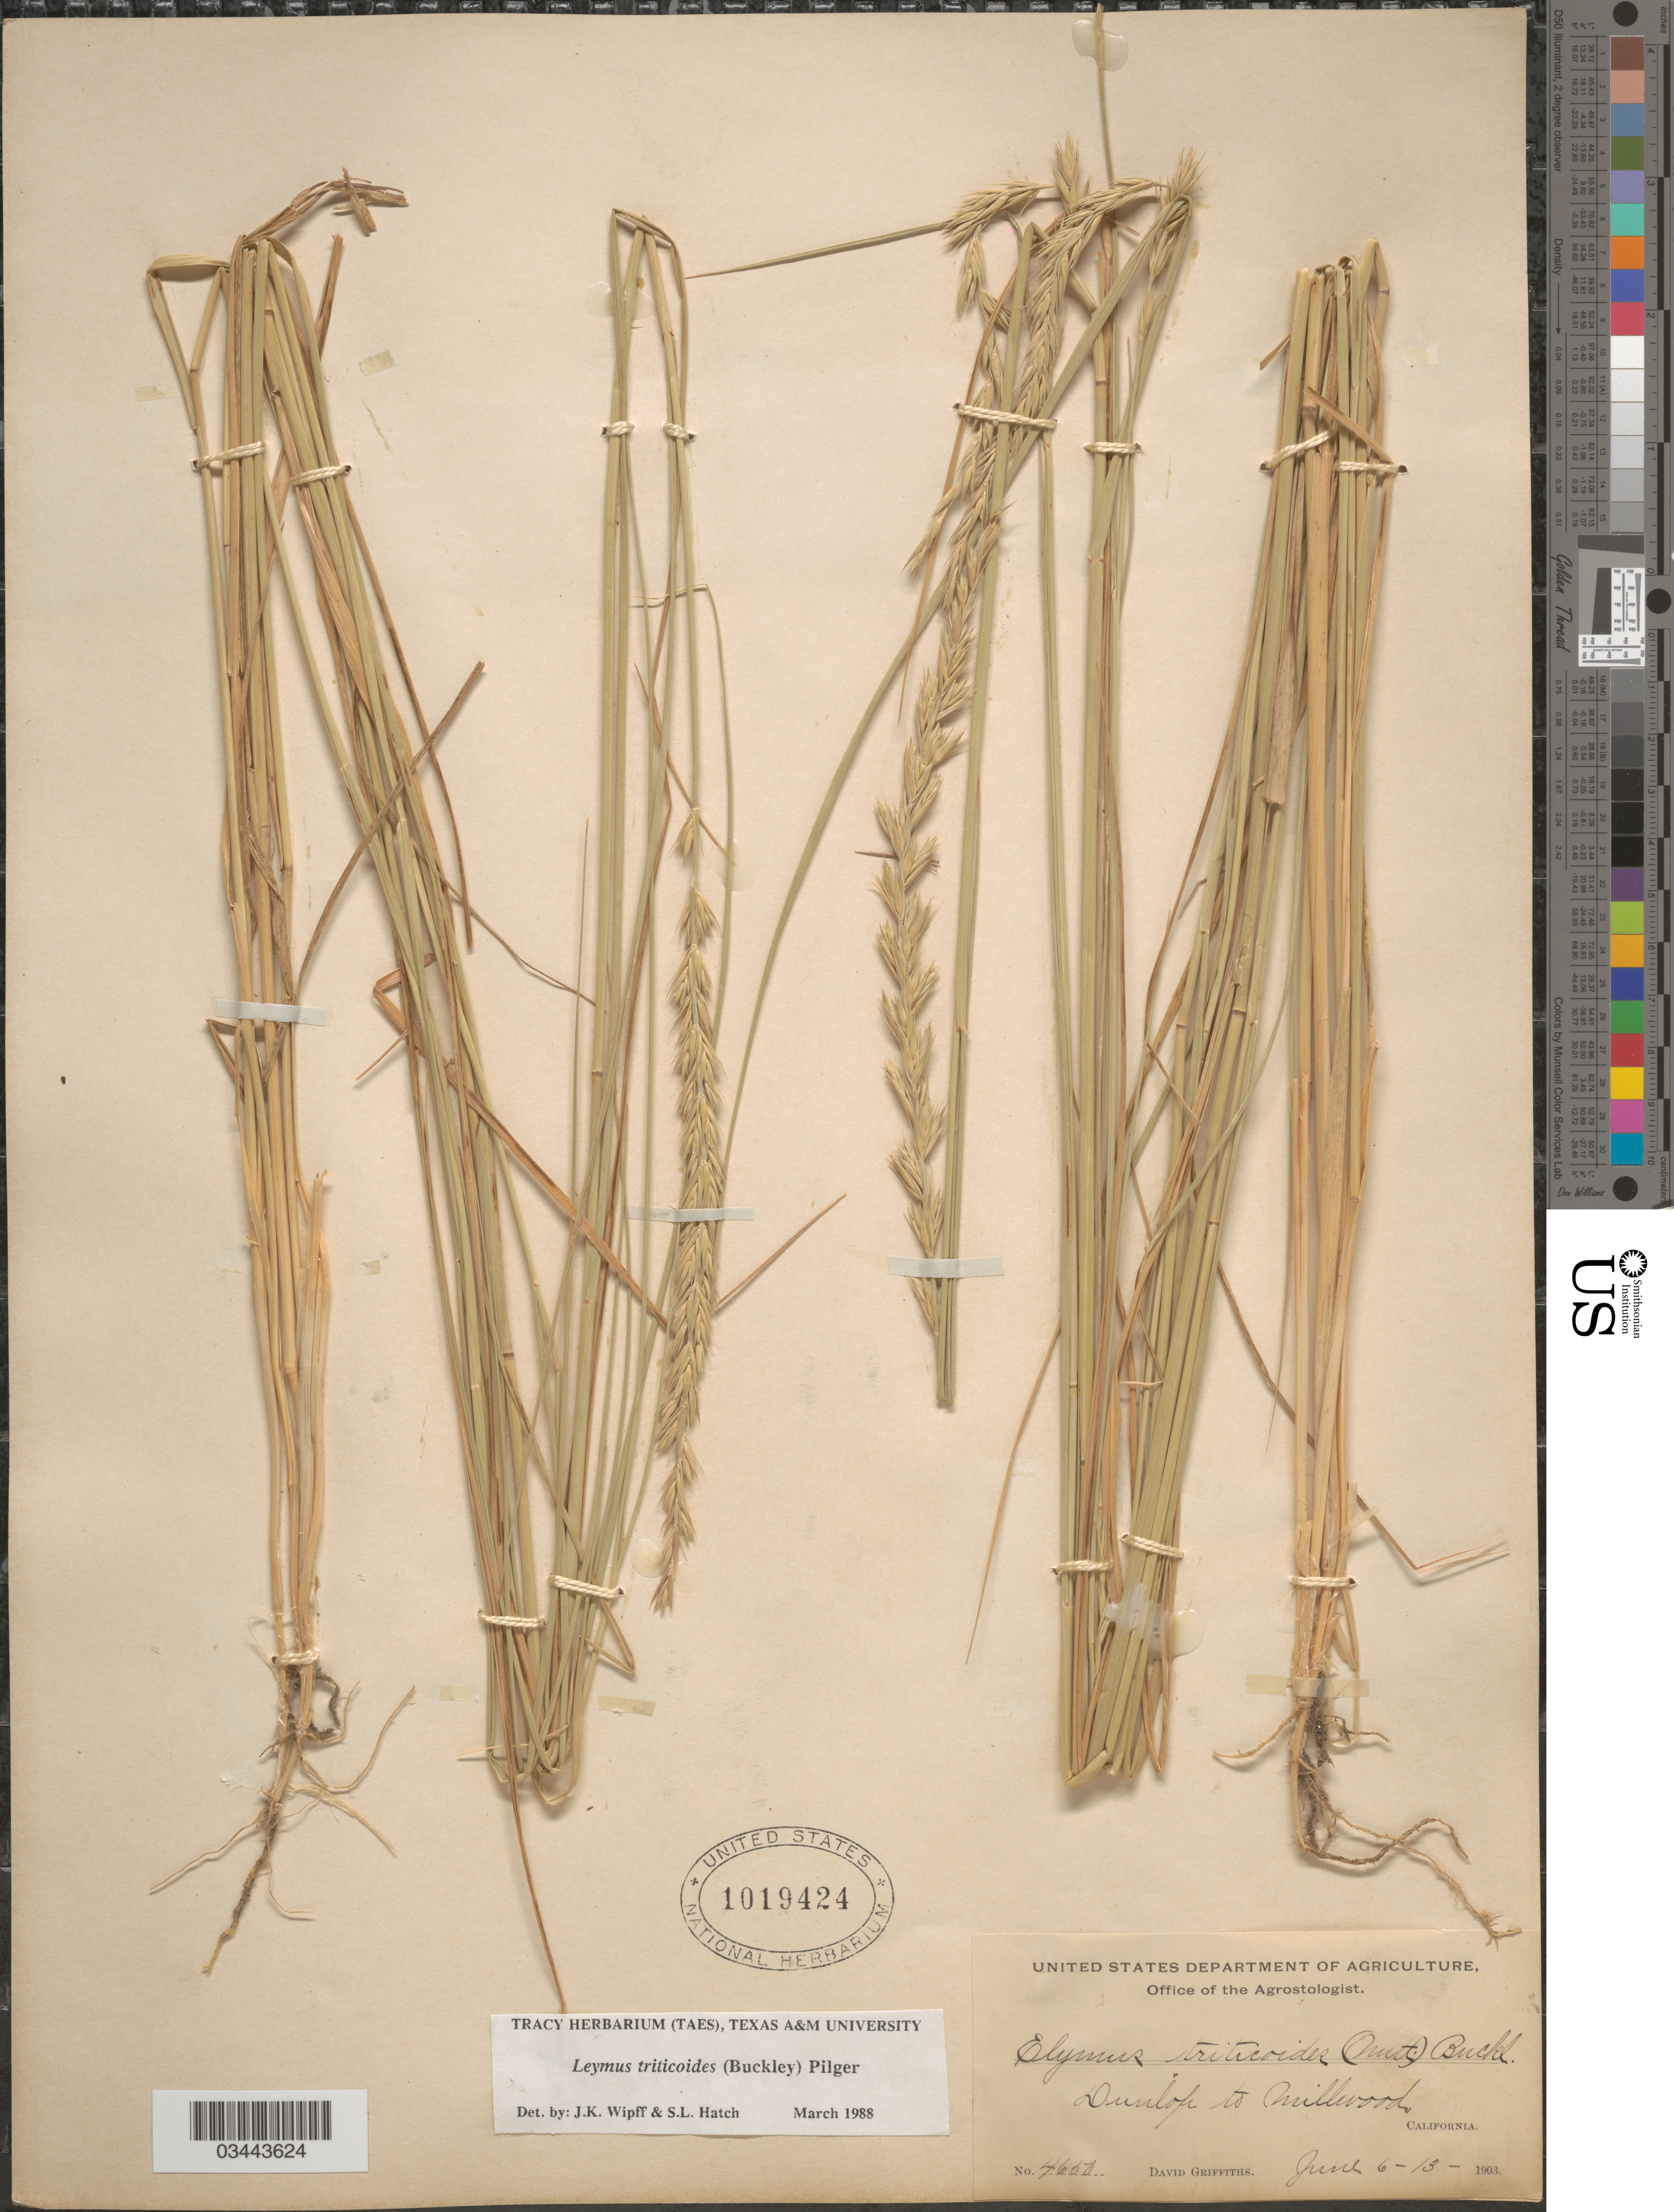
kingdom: Plantae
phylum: Tracheophyta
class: Liliopsida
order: Poales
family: Poaceae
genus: Leymus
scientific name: Leymus triticoides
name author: (Buckley) Pilg.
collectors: D. Griffiths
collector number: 4650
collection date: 1903-06-06/1903-06-13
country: United States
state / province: California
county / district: Fresno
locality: Dunlop to Millwood.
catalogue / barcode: US 1019424